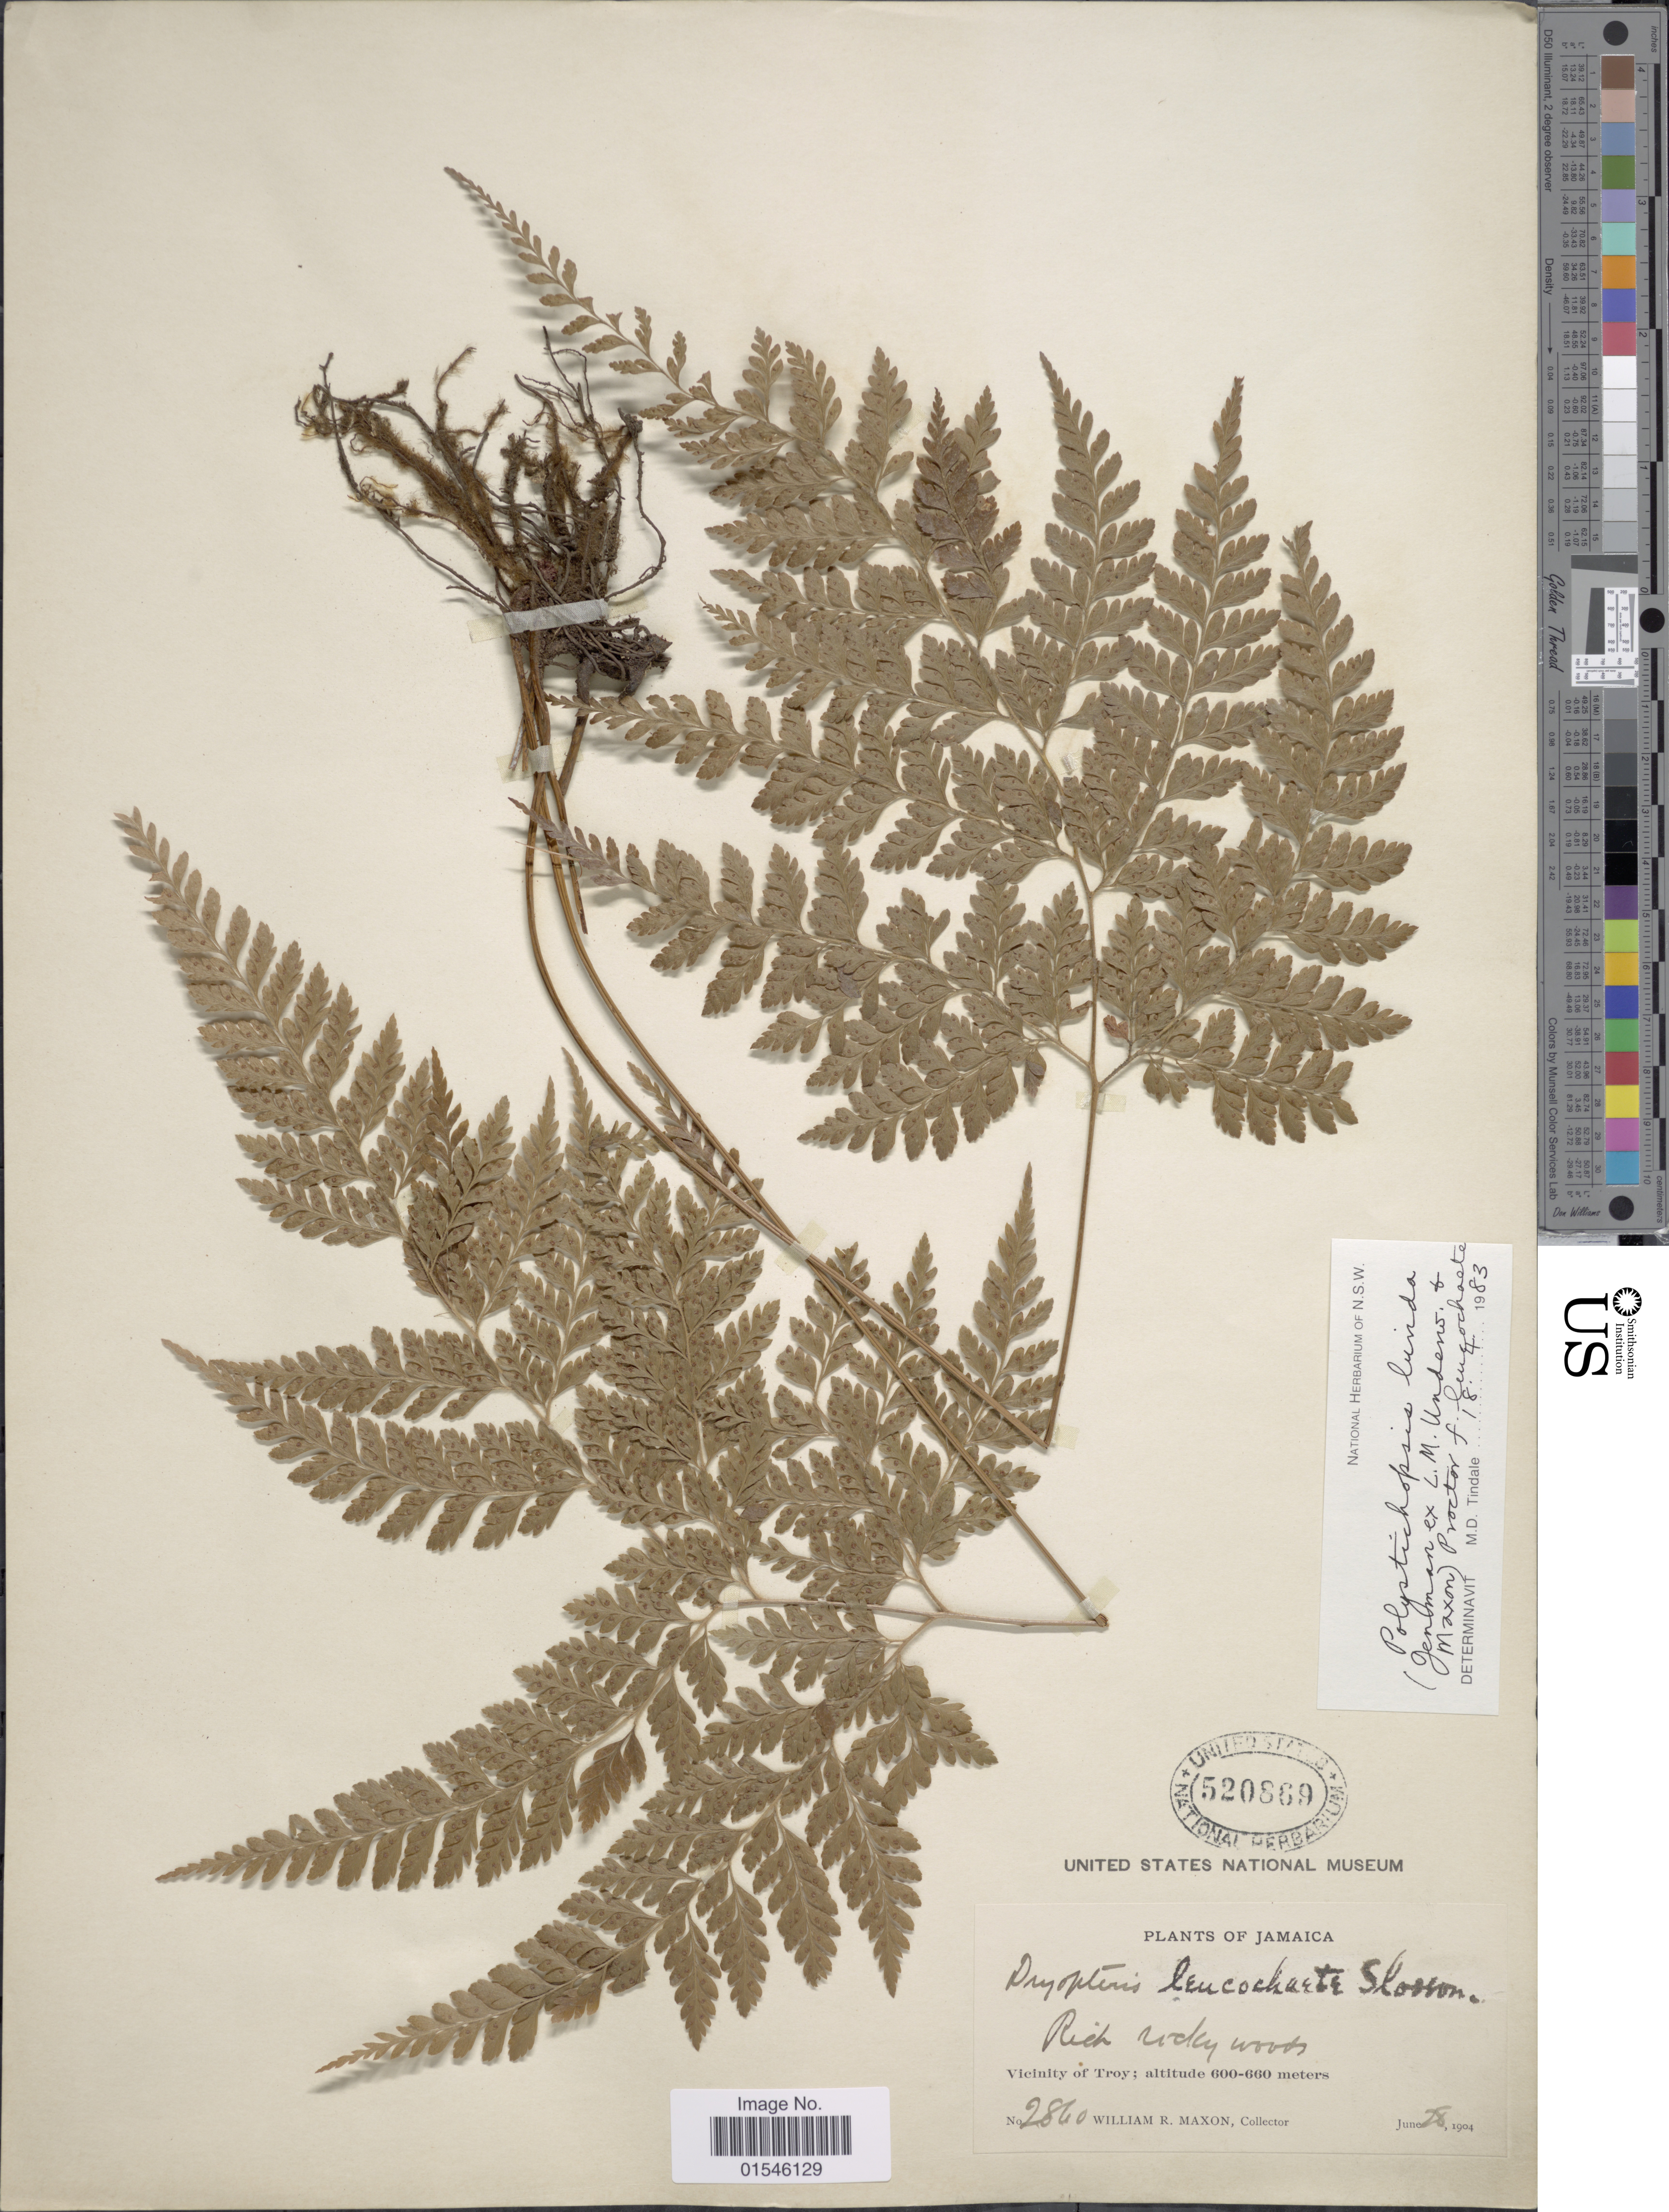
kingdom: Plantae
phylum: Tracheophyta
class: Polypodiopsida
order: Polypodiales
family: Dryopteridaceae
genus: Polystichopsis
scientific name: Polystichopsis lurida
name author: (Jenman ex Underw. & Maxon) C.V. Morton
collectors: W. R. Maxon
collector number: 2860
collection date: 1904-06-28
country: Jamaica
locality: Vicinity of Troy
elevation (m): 600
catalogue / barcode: US 520869